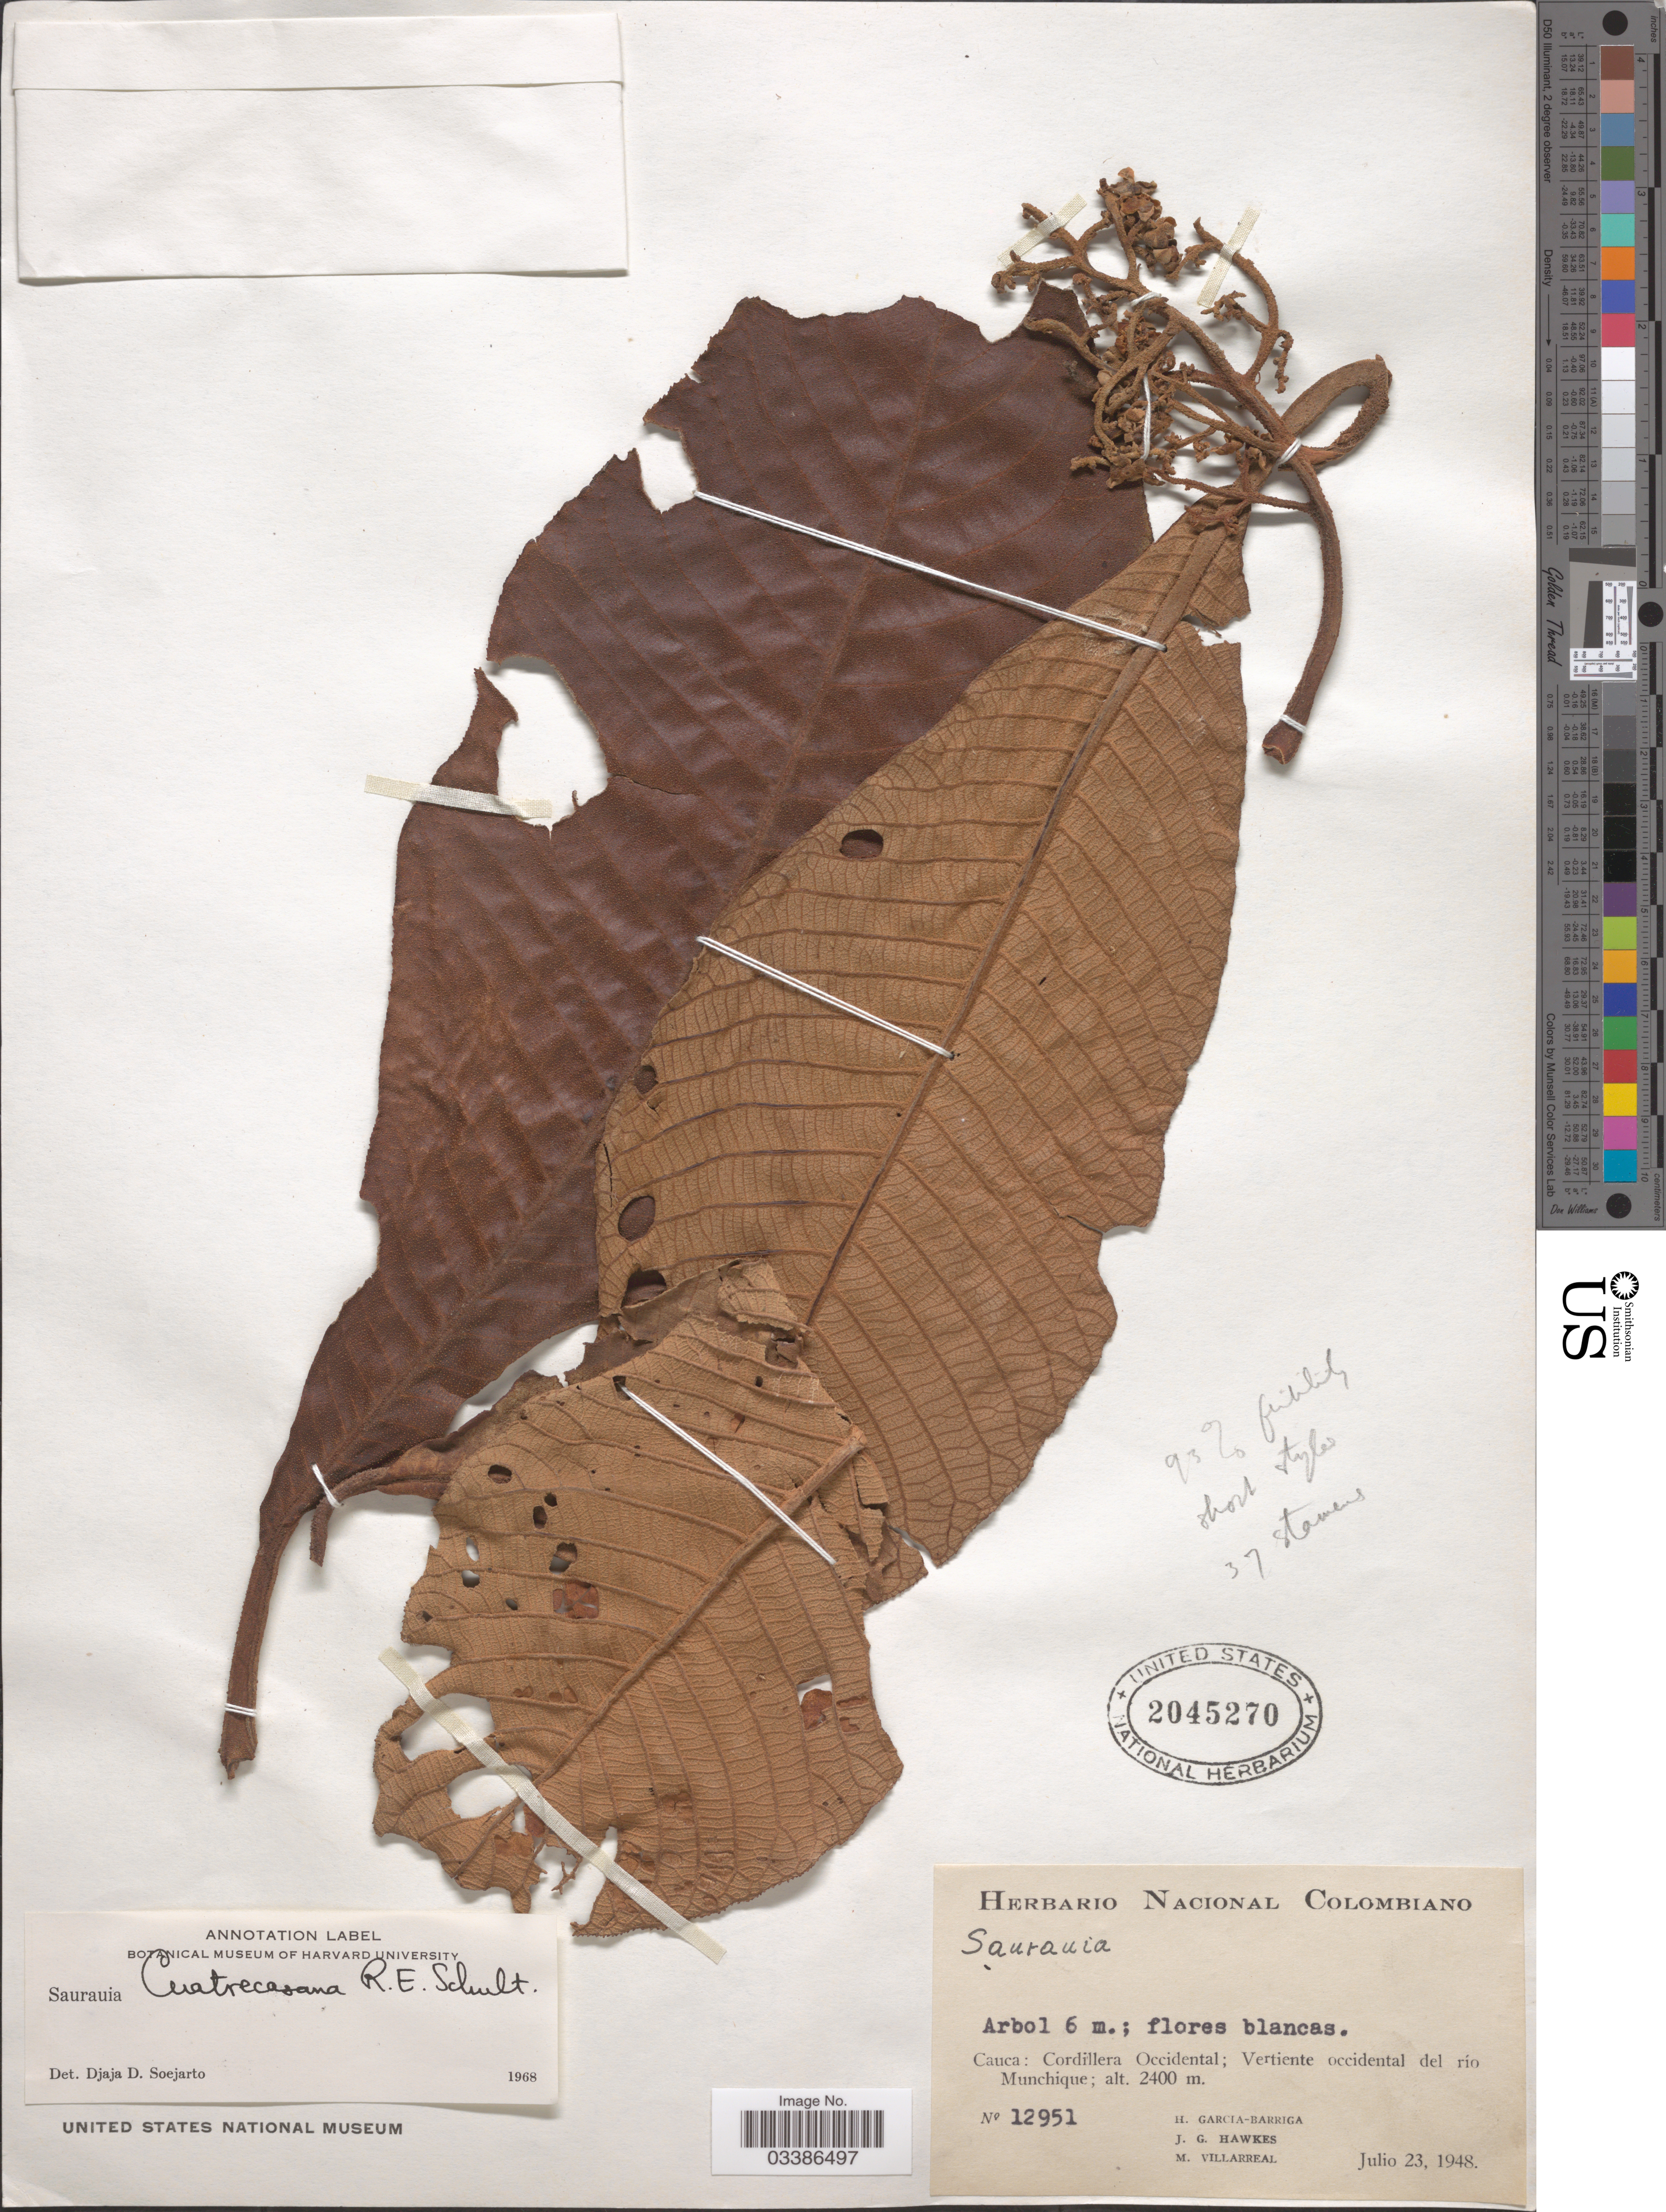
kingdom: Plantae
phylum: Tracheophyta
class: Magnoliopsida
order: Ericales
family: Actinidiaceae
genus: Saurauia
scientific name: Saurauia cuatrecasana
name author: R.E. Schult.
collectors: H. García Barriga, J. Hawkes & M. Villarreal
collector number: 12951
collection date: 1948-07-23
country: Colombia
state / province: Cauca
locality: Cordillera Occidental; Vertiente occidental del río Munchique.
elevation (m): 2400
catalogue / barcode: US 2045270